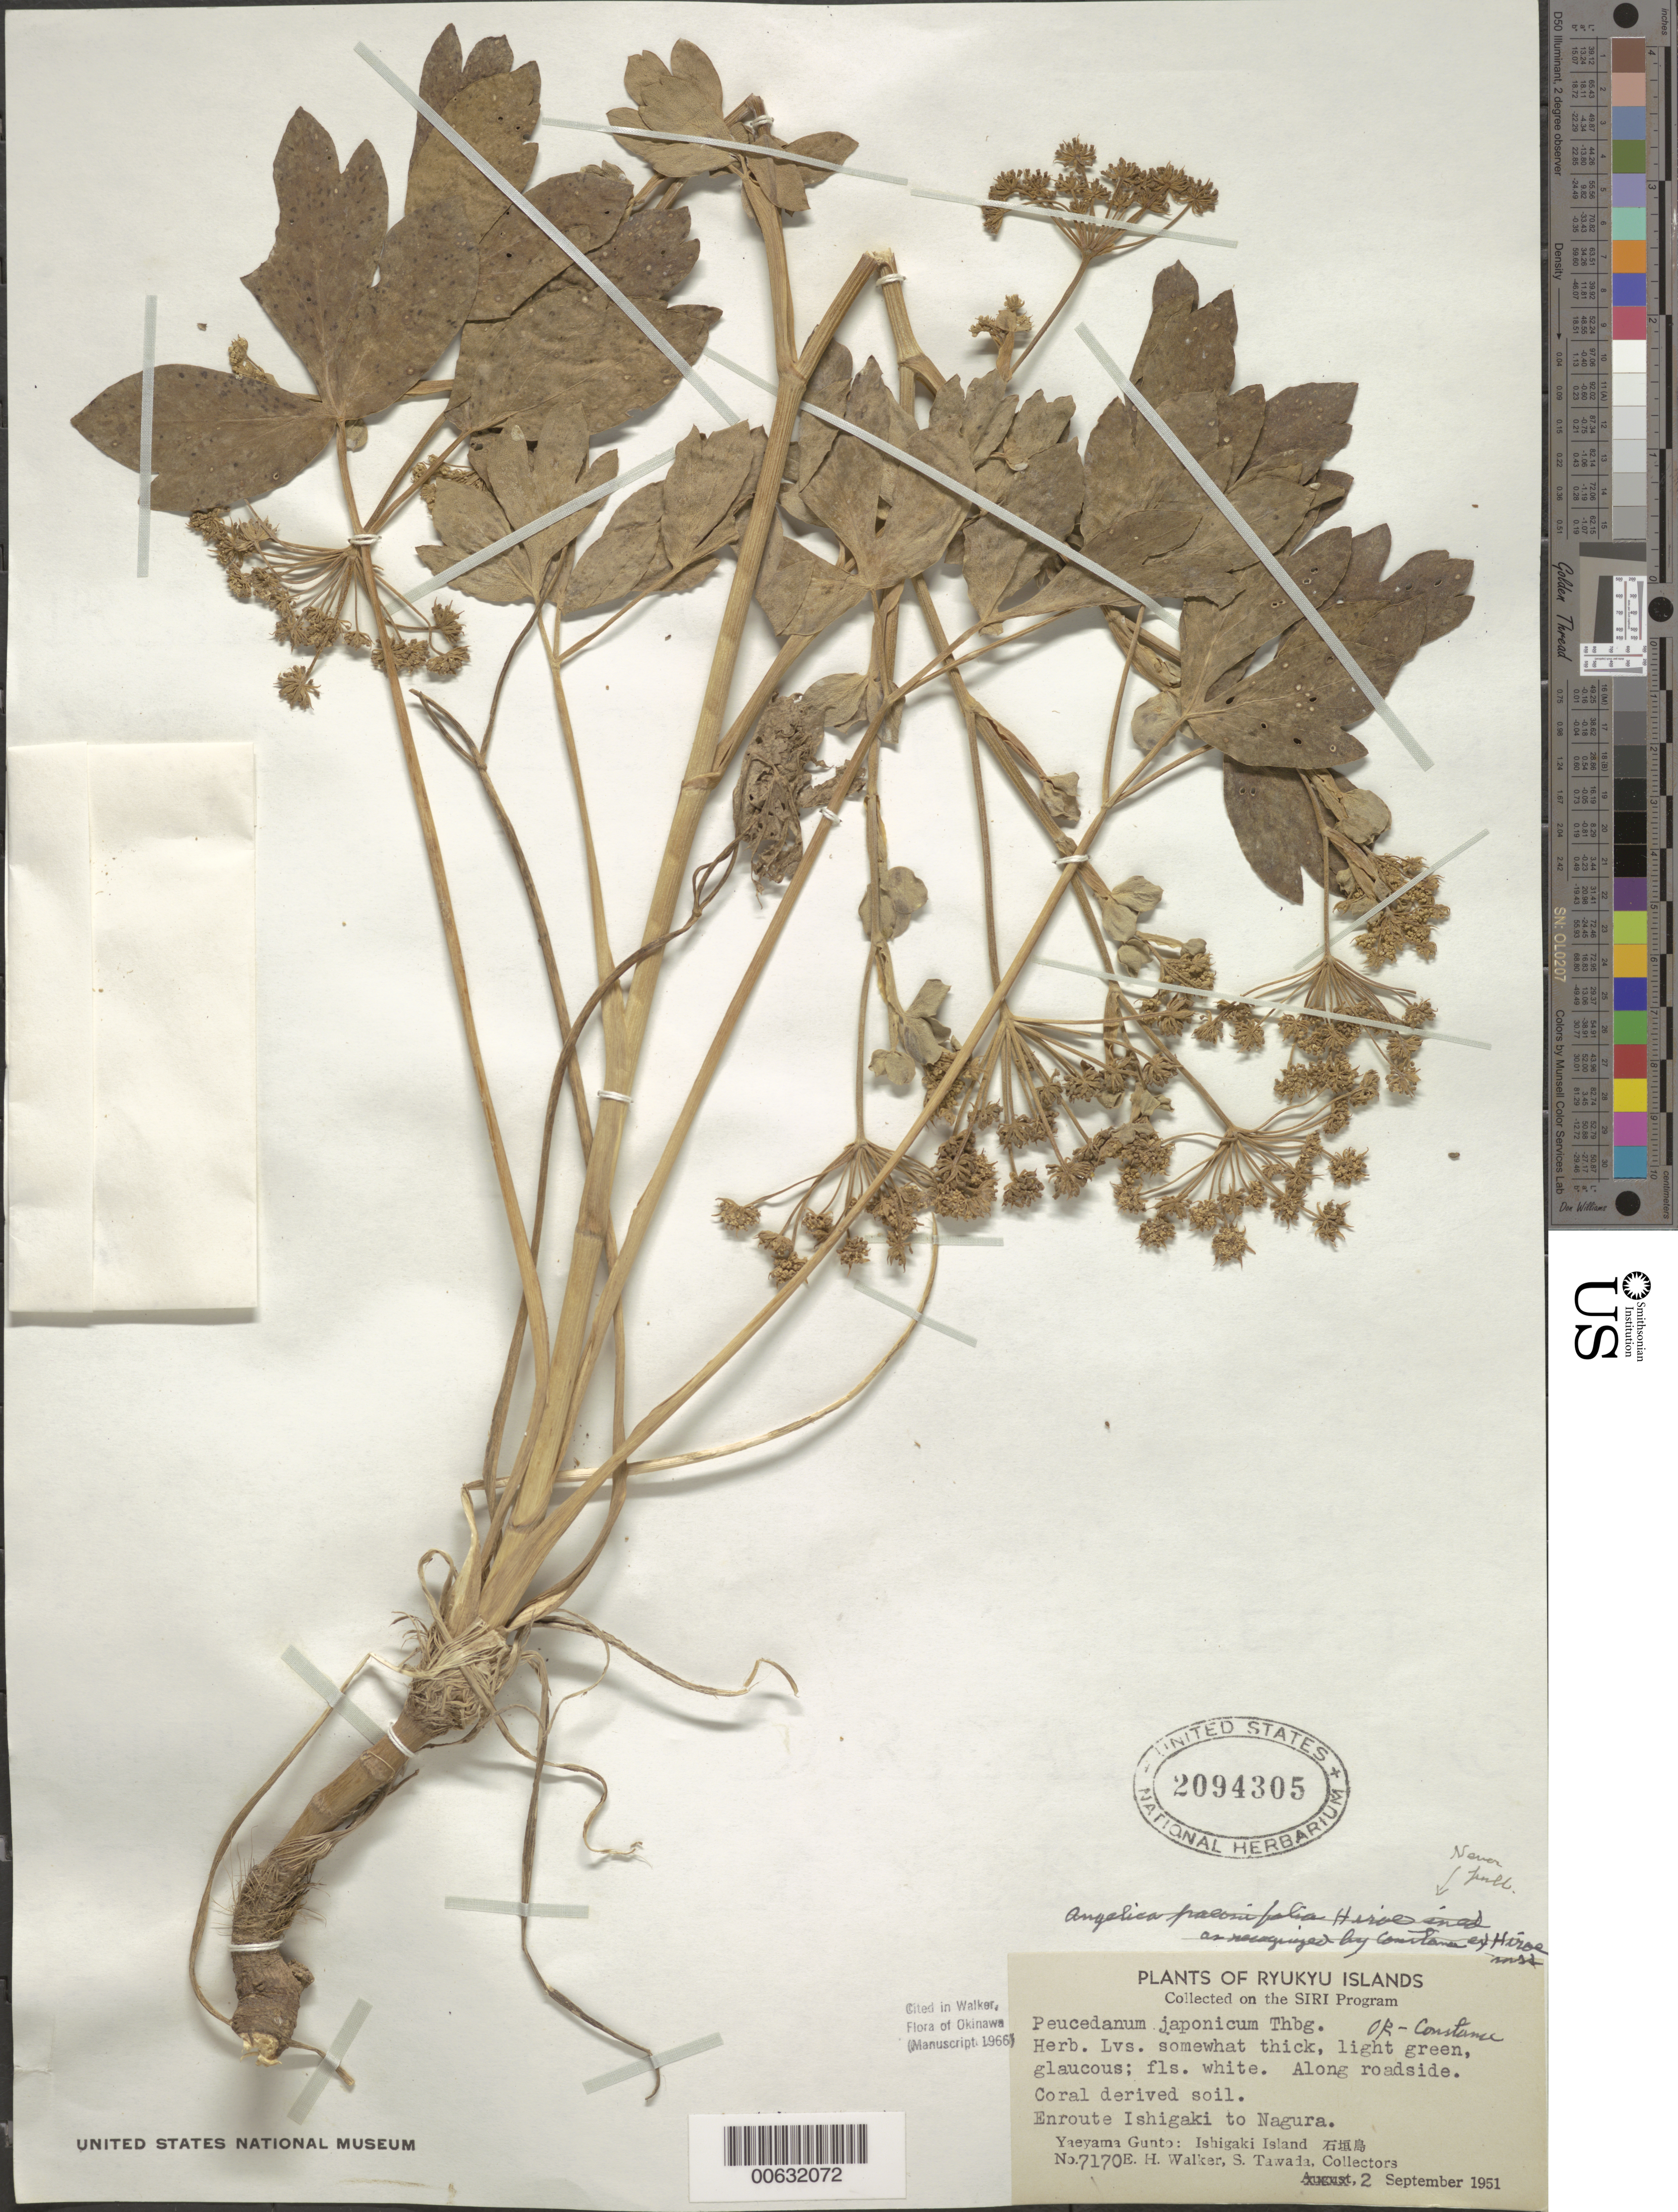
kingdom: Plantae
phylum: Tracheophyta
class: Magnoliopsida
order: Apiales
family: Apiaceae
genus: Peucedanum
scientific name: Peucedanum japonicum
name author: Thunb.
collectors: E. H. Walker & S. Tawada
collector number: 7170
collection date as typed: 02 Sep 1951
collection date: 1951-09-02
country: Japan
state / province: Okinawa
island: Ishigaki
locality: Yaeyama Gunto [Sakishima Is.]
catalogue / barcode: US 2094305